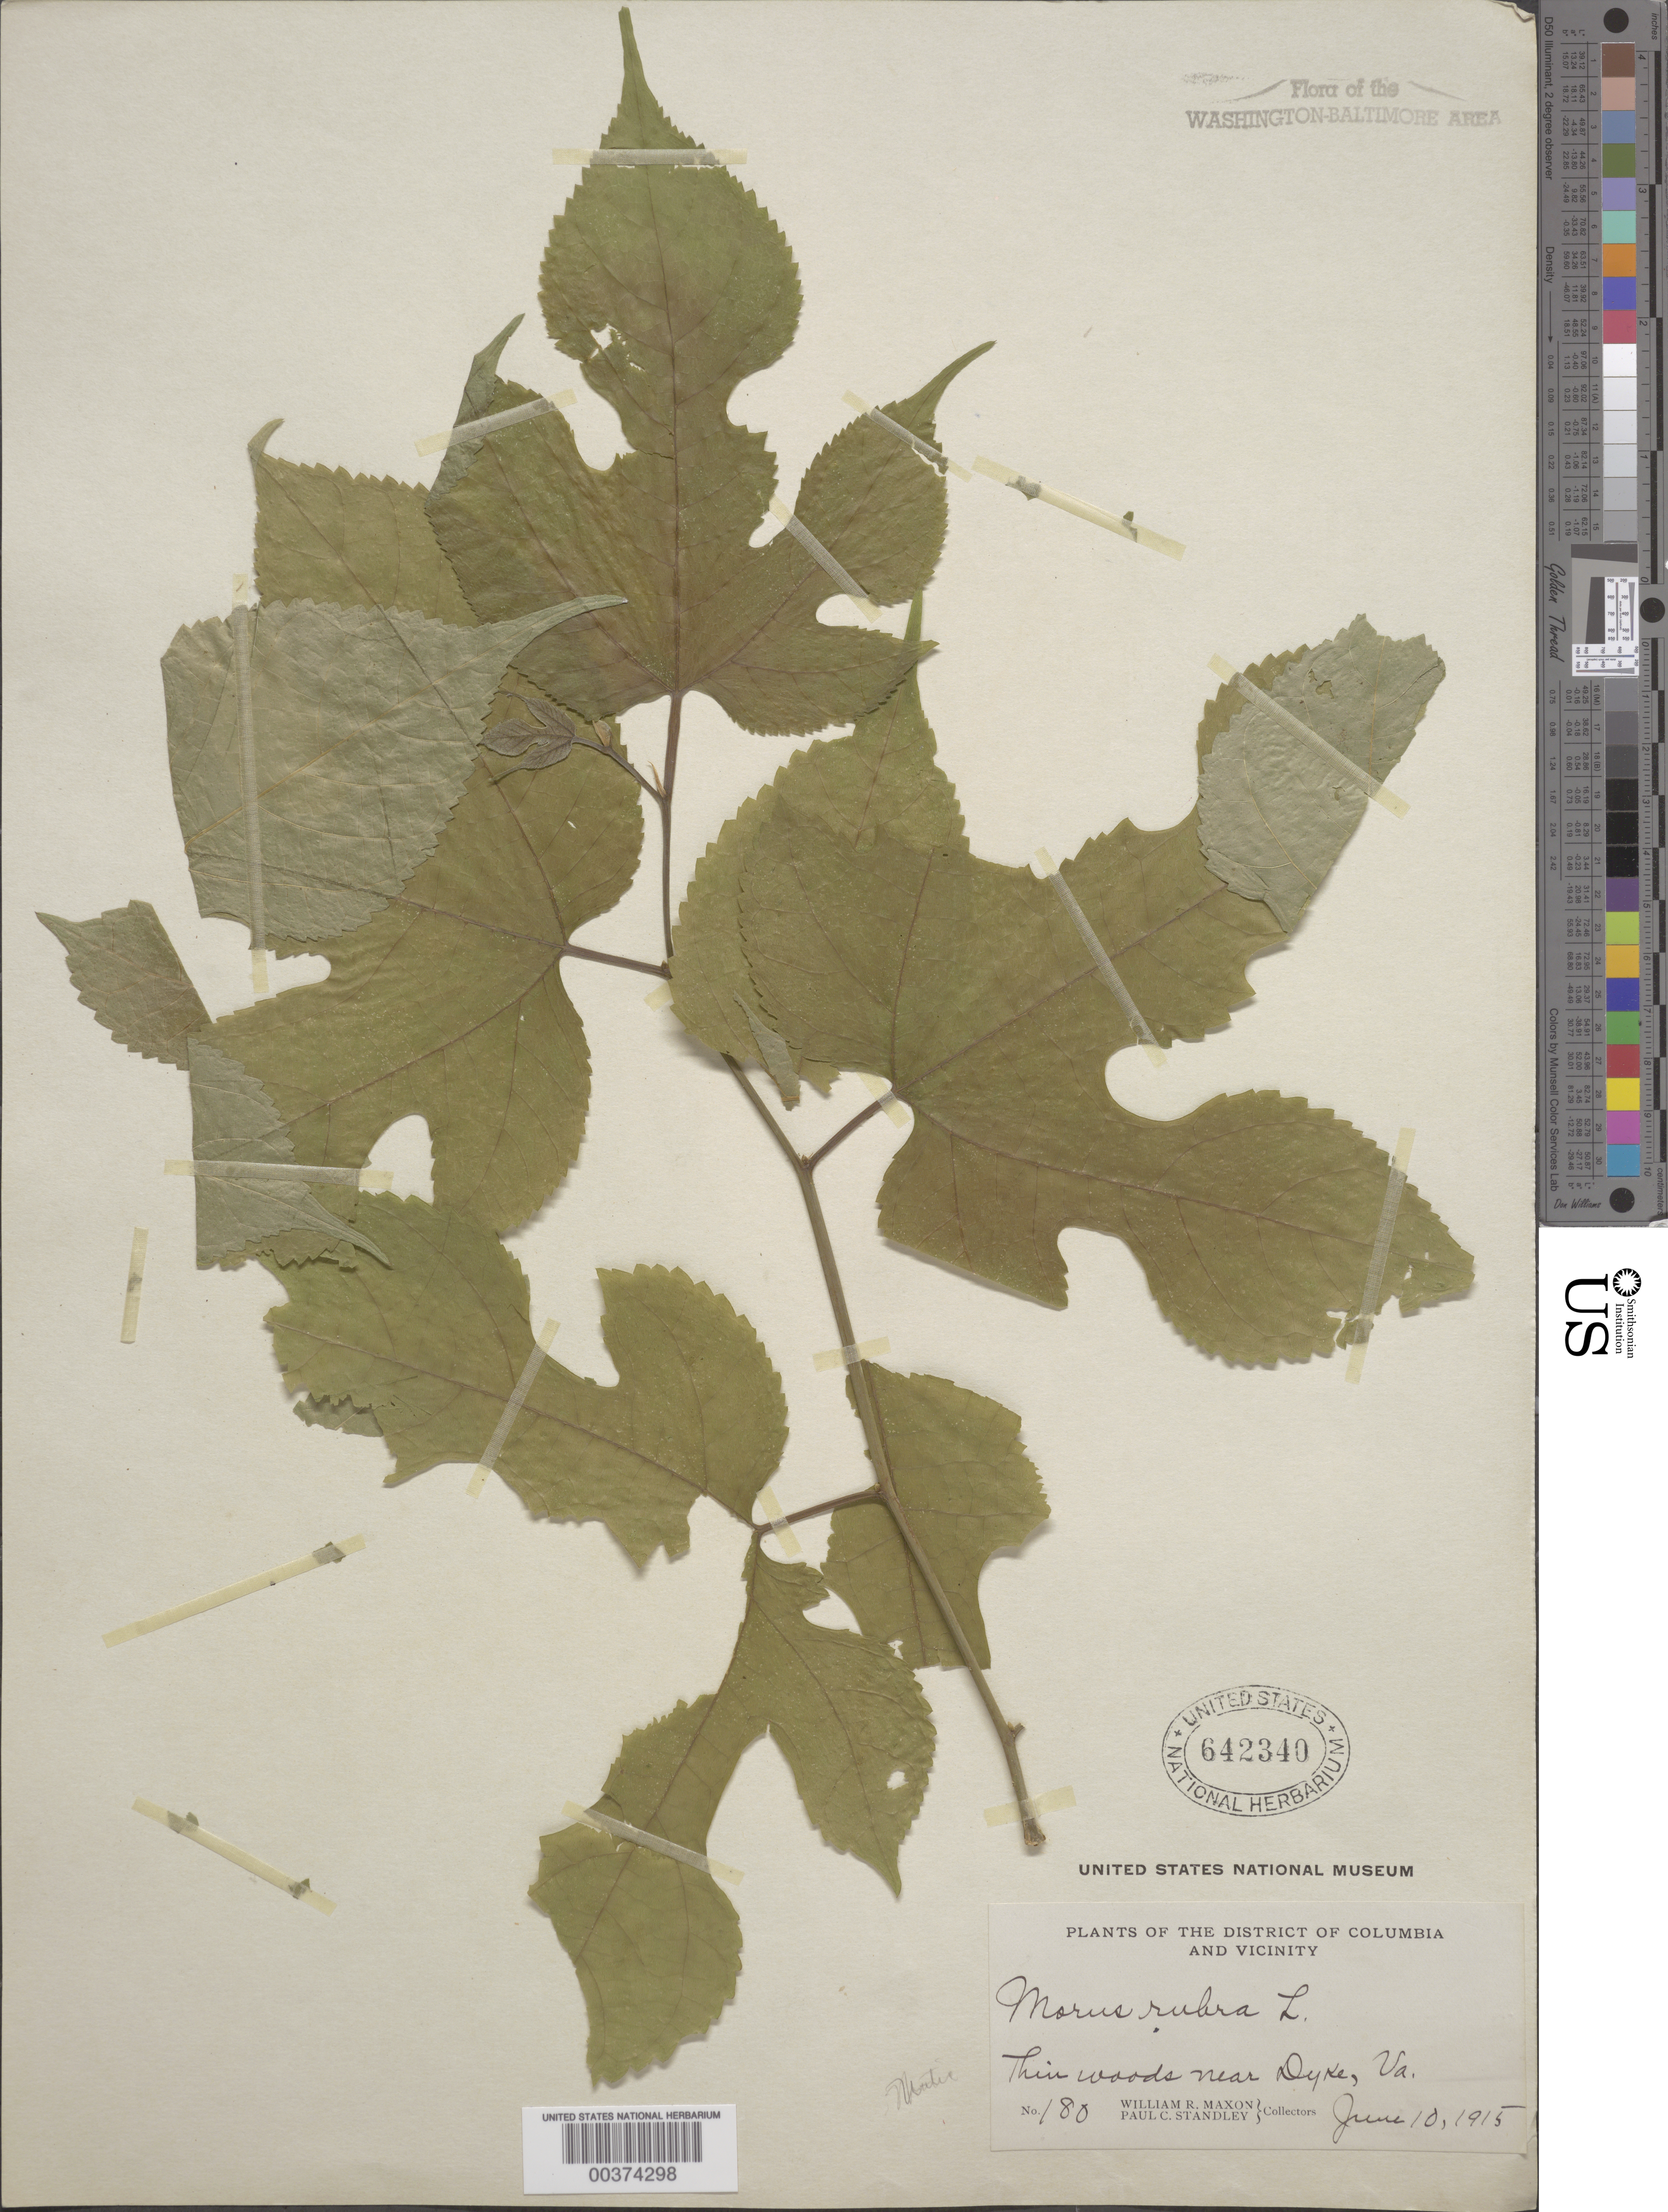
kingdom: Plantae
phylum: Tracheophyta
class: Magnoliopsida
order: Rosales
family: Moraceae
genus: Morus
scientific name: Morus rubra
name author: L.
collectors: W. R. Maxon & P. C. Standley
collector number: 180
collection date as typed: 10 Jun 1915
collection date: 1915-06-10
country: United States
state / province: Virginia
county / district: Fairfax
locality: near Dyke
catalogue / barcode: US 642340